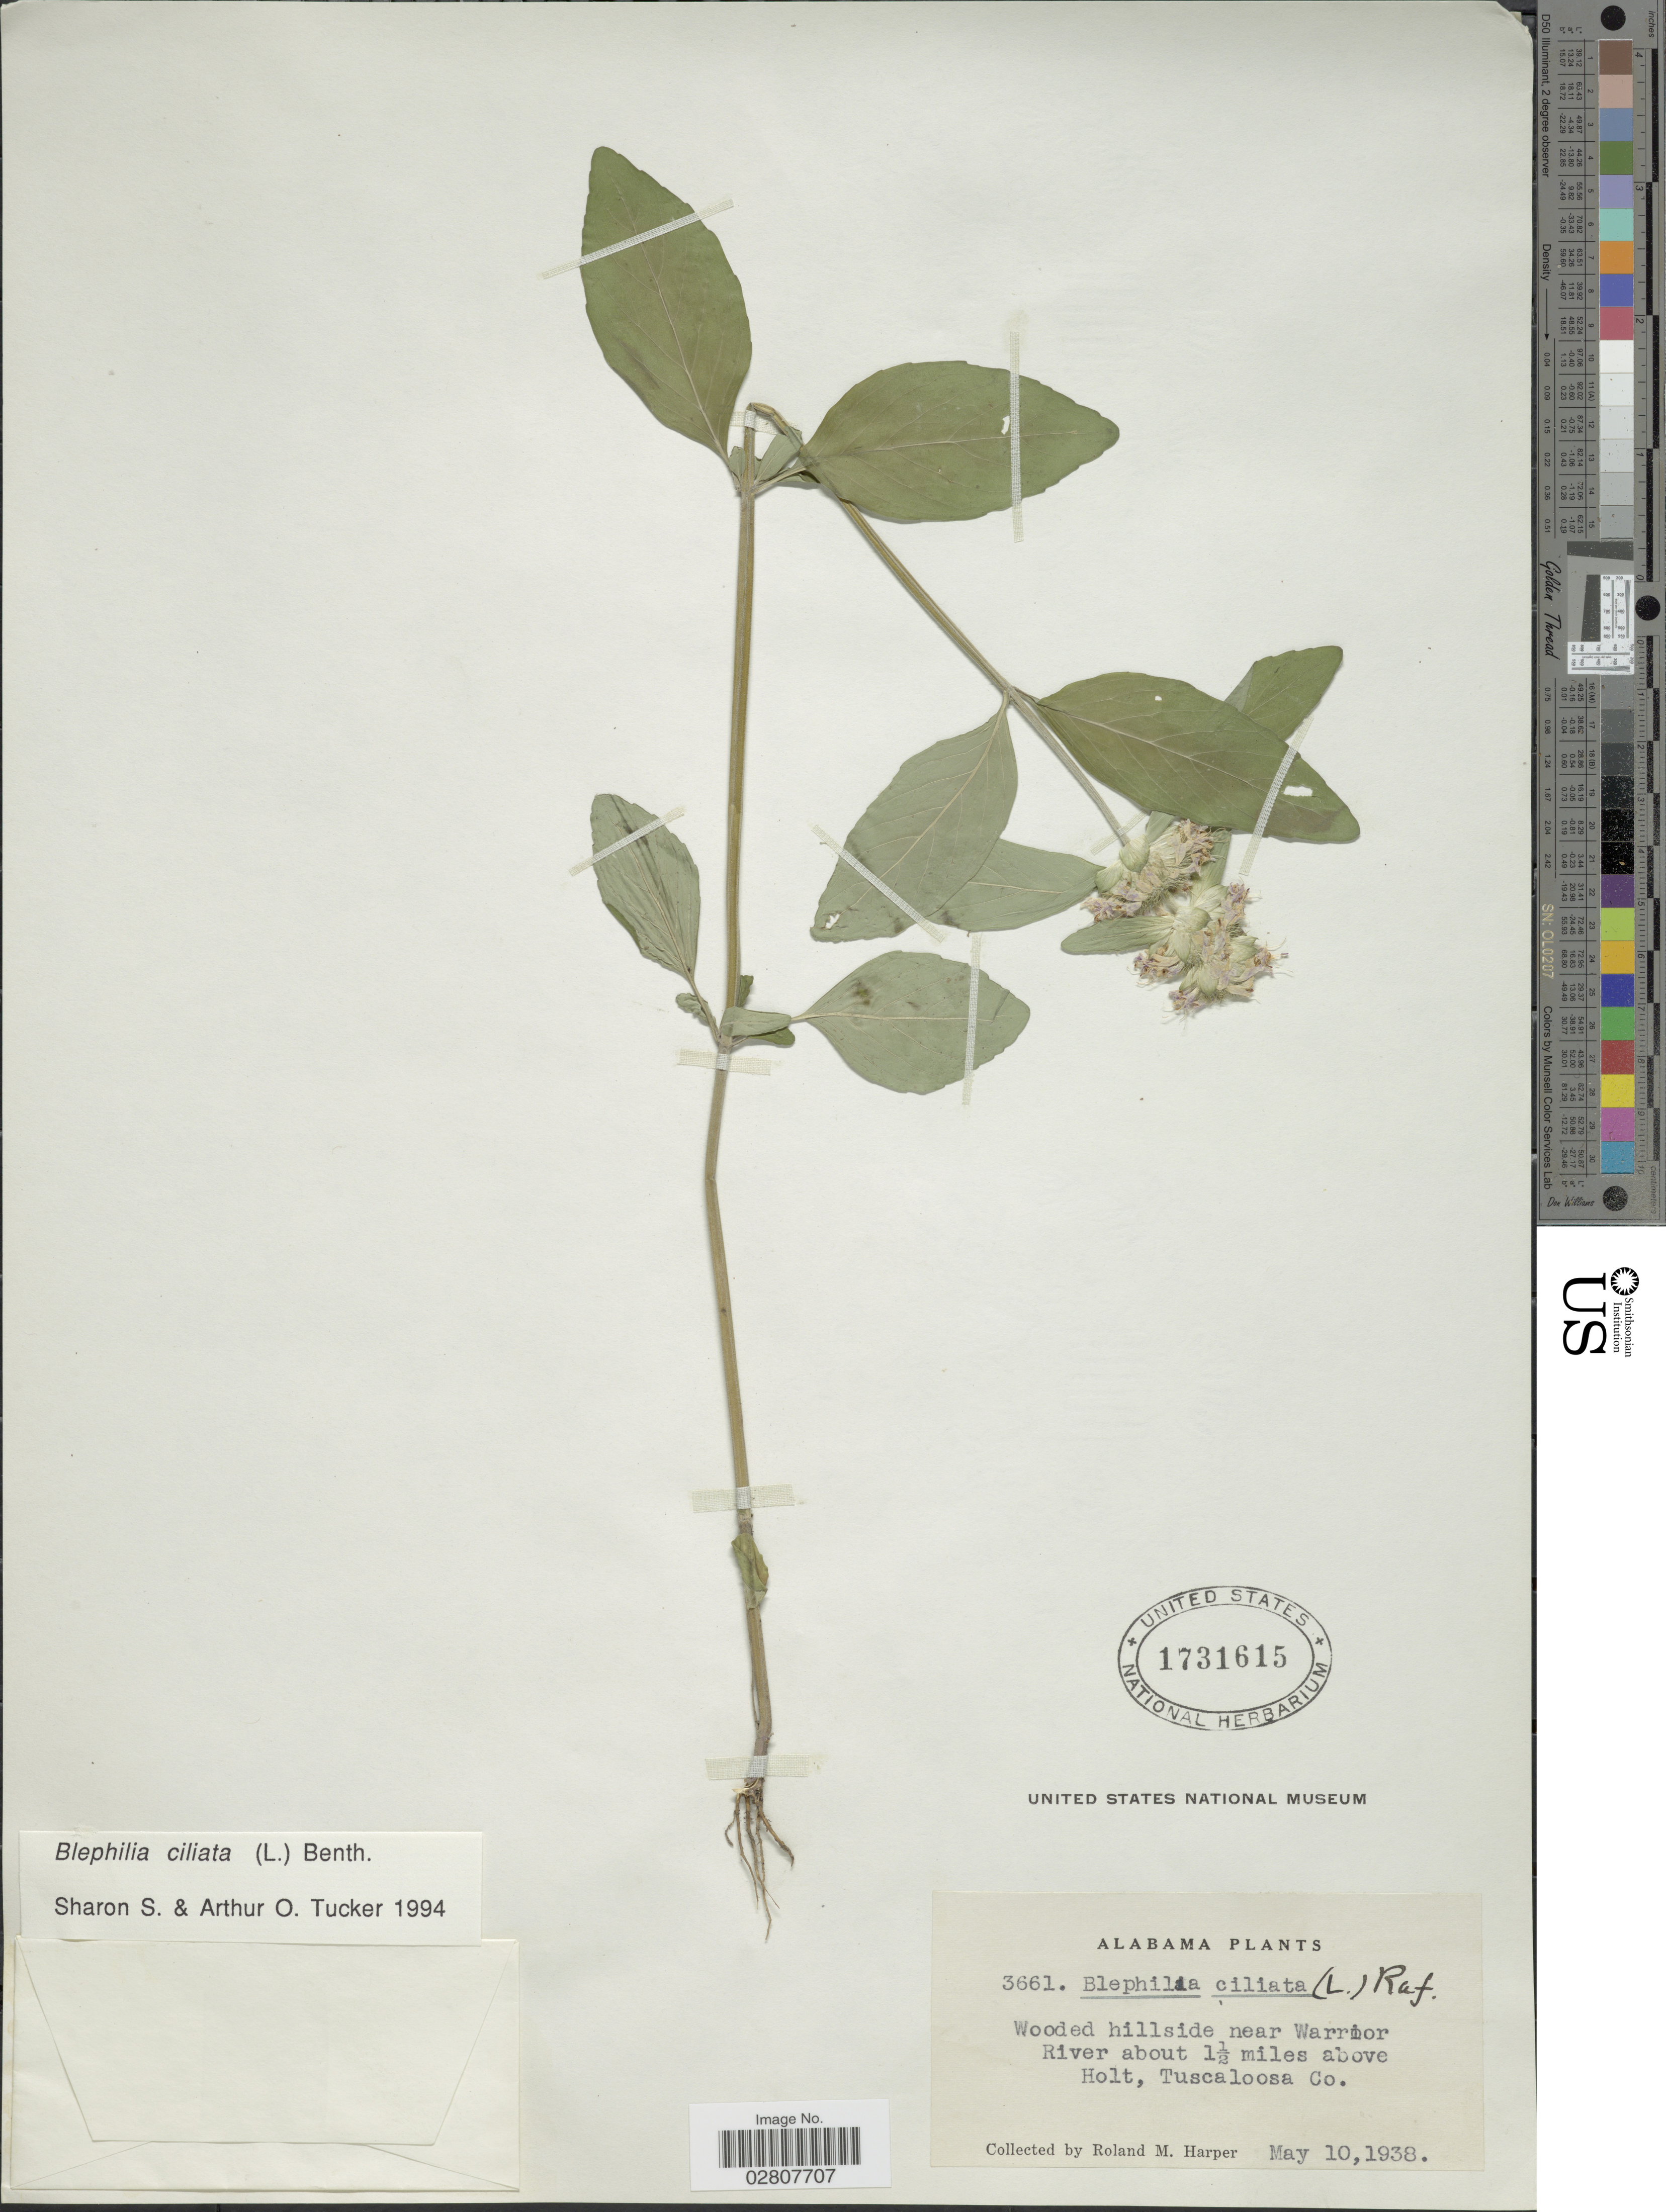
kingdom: Plantae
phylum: Tracheophyta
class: Magnoliopsida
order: Lamiales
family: Lamiaceae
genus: Blephilia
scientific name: Blephilia ciliata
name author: (L.) Raf. ex Benth.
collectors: R. M. Harper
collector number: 3661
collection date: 1938-05-10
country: United States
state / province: Alabama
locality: Wooded hillside near Warrior River about 1½ miles above Holt, Tuscaloosa Co.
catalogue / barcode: US 1731615